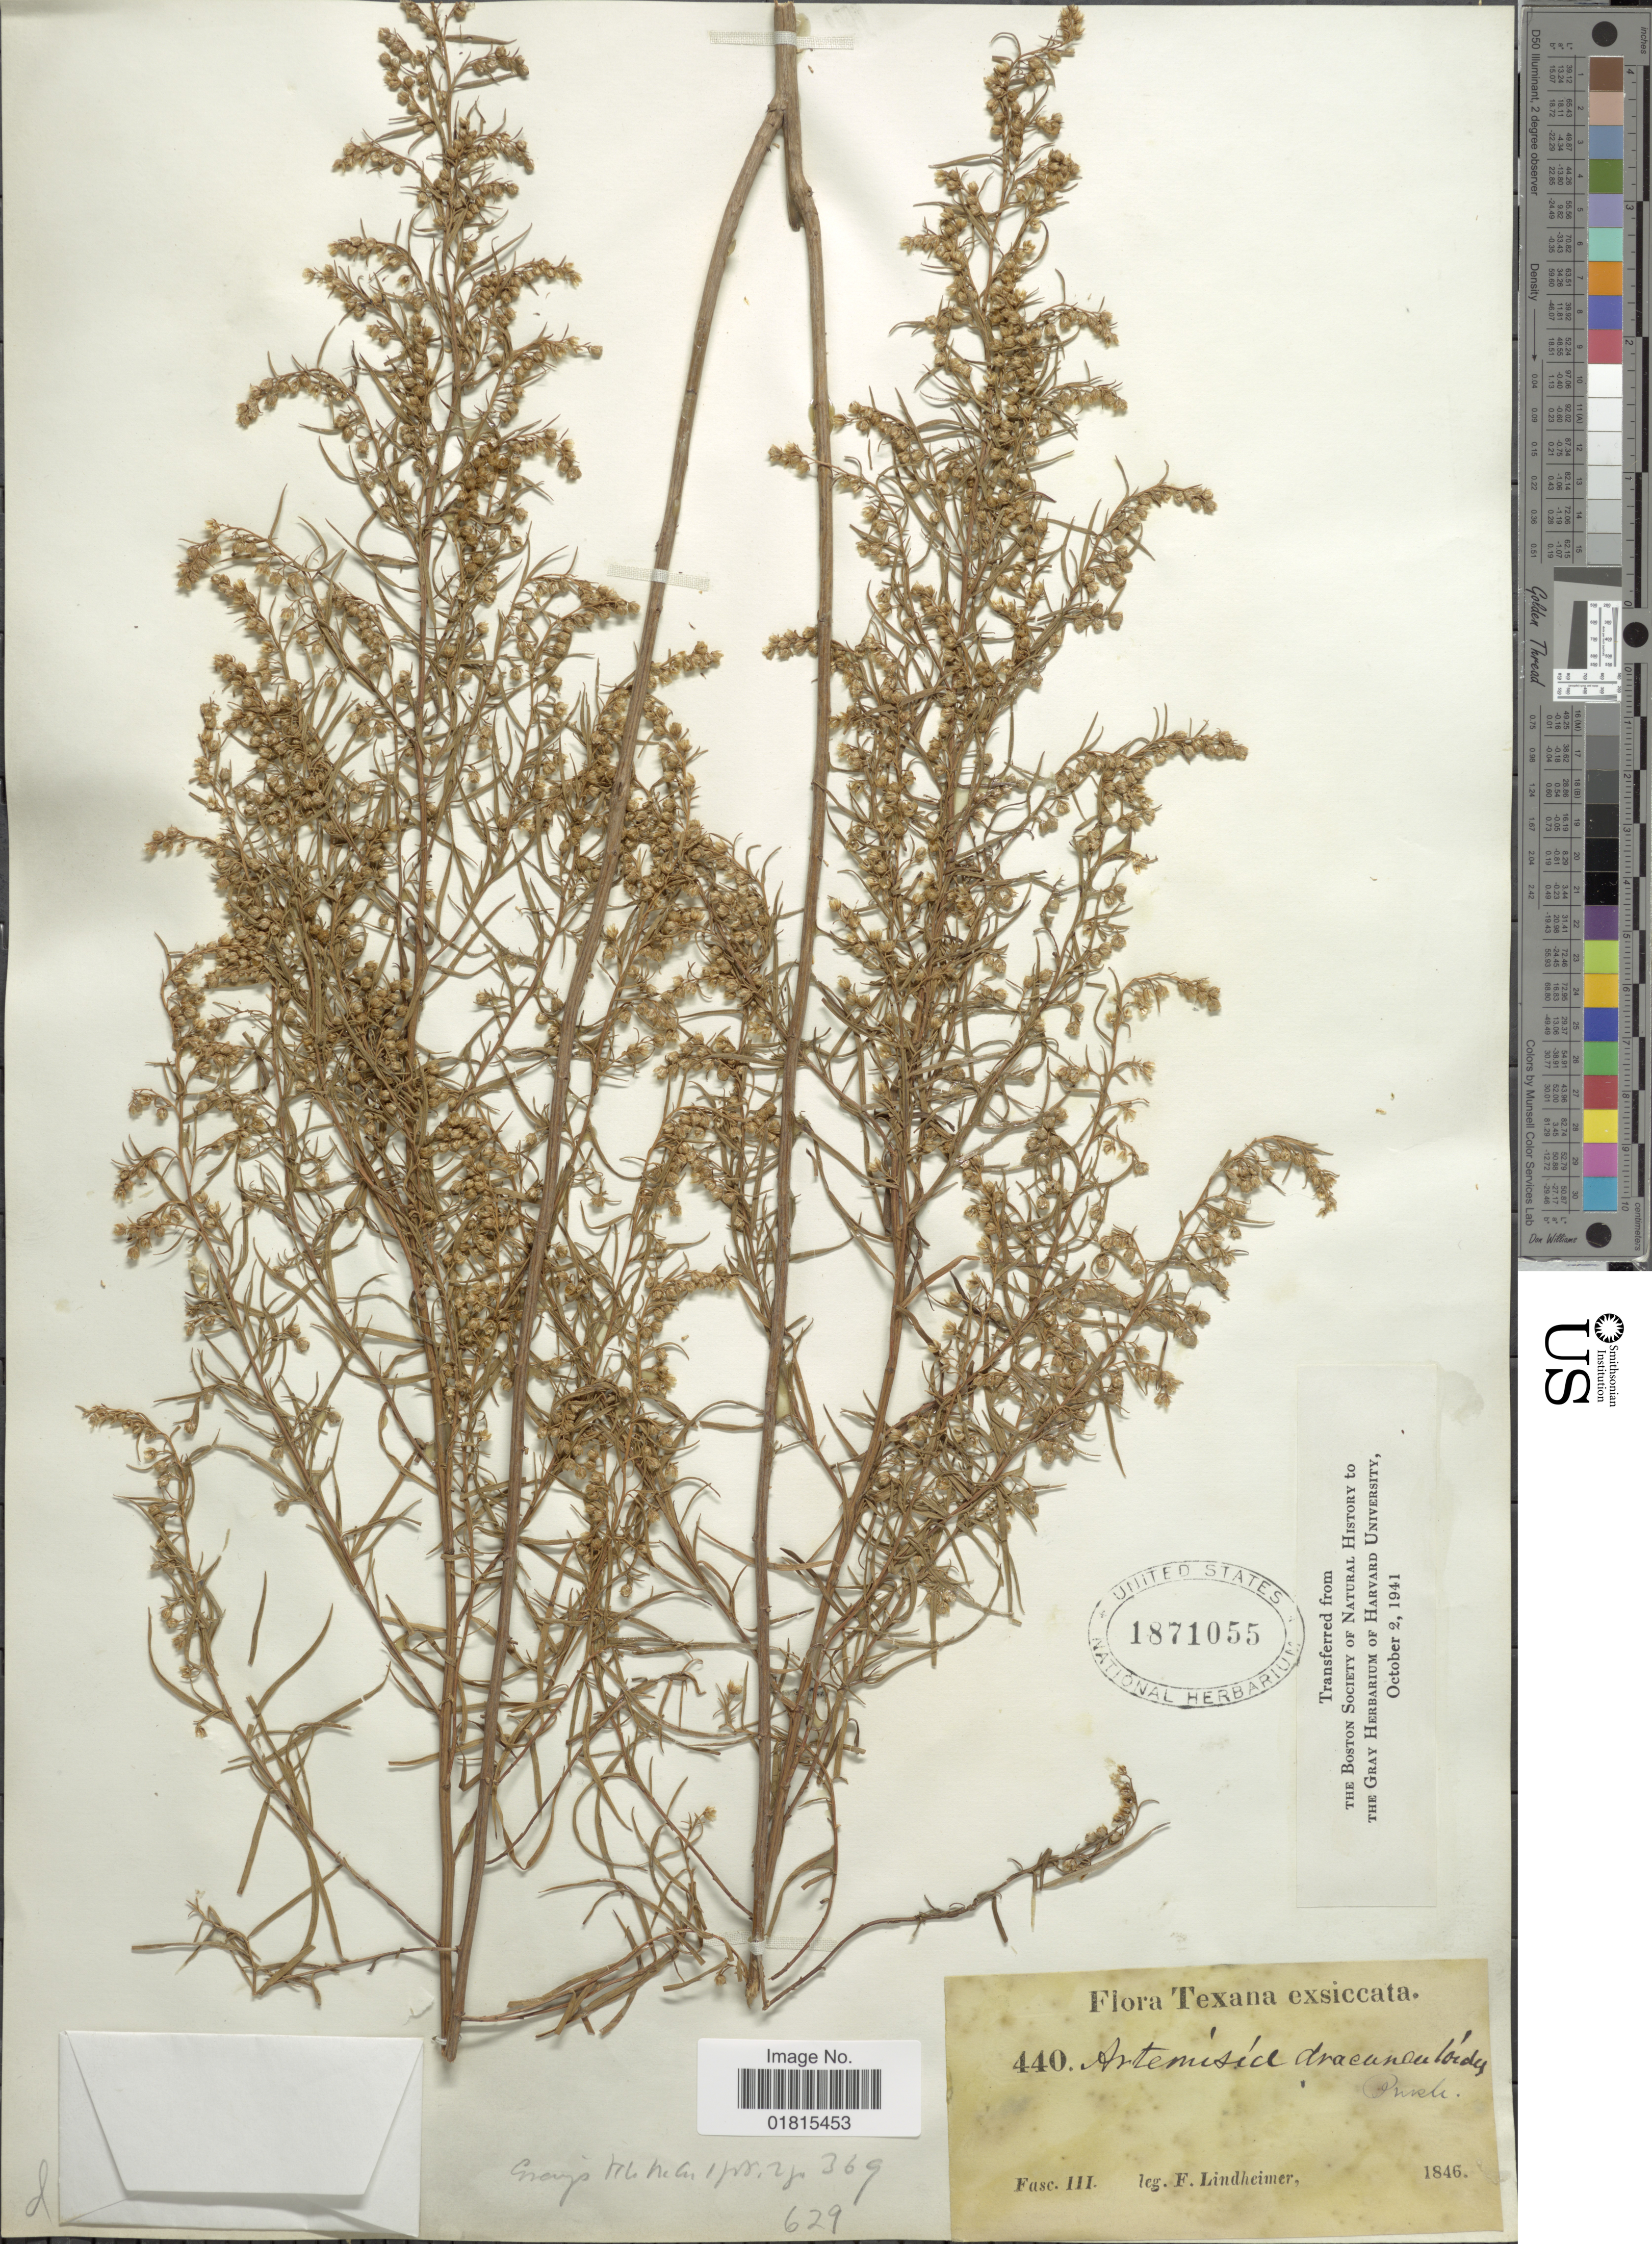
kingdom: Plantae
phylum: Tracheophyta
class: Magnoliopsida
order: Asterales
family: Asteraceae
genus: Artemisia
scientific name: Artemisia filifolia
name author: Torr.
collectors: F. Lindheimer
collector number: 440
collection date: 1846-03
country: United States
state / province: Texas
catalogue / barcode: US 1871055